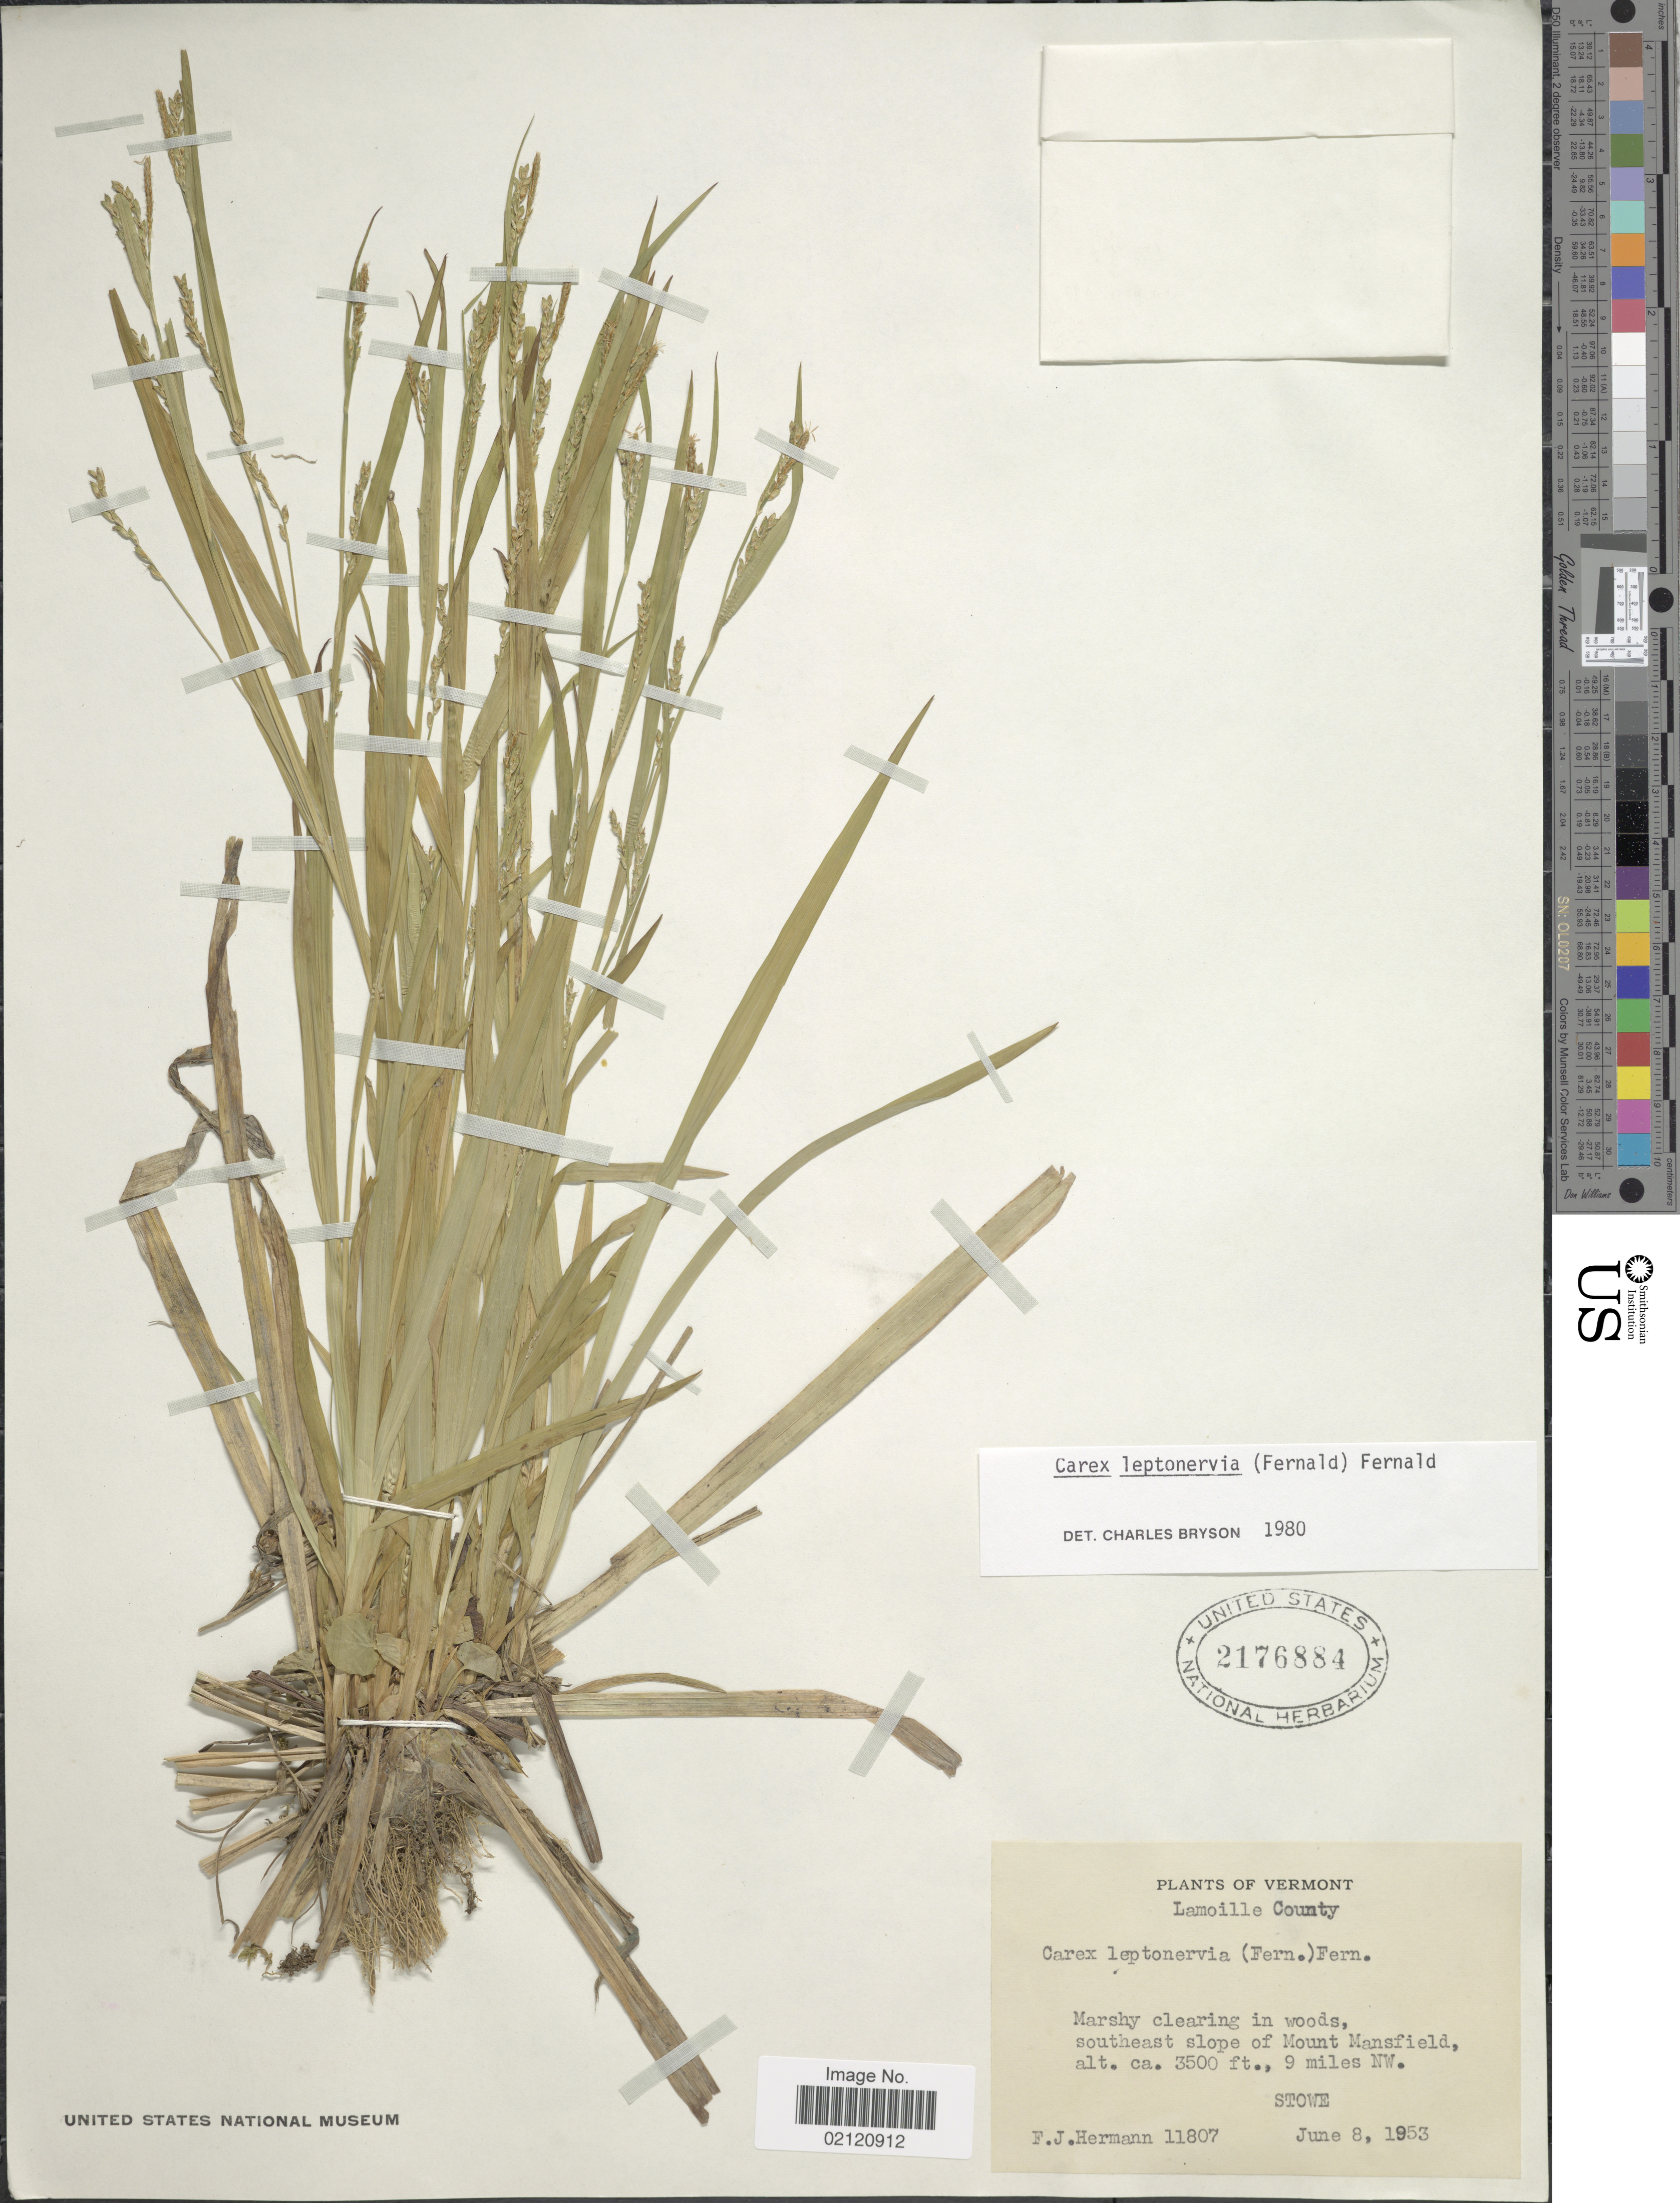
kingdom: Plantae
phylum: Tracheophyta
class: Liliopsida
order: Poales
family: Cyperaceae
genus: Carex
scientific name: Carex leptonervia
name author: (Fernald) Fernald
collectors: F. J. Hermann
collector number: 11807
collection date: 1953-06-08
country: United States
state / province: Vermont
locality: Lamoille County, southeast slope of Mount Mansfield, 9 miles NW., Stowe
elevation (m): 1067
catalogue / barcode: US 2176884